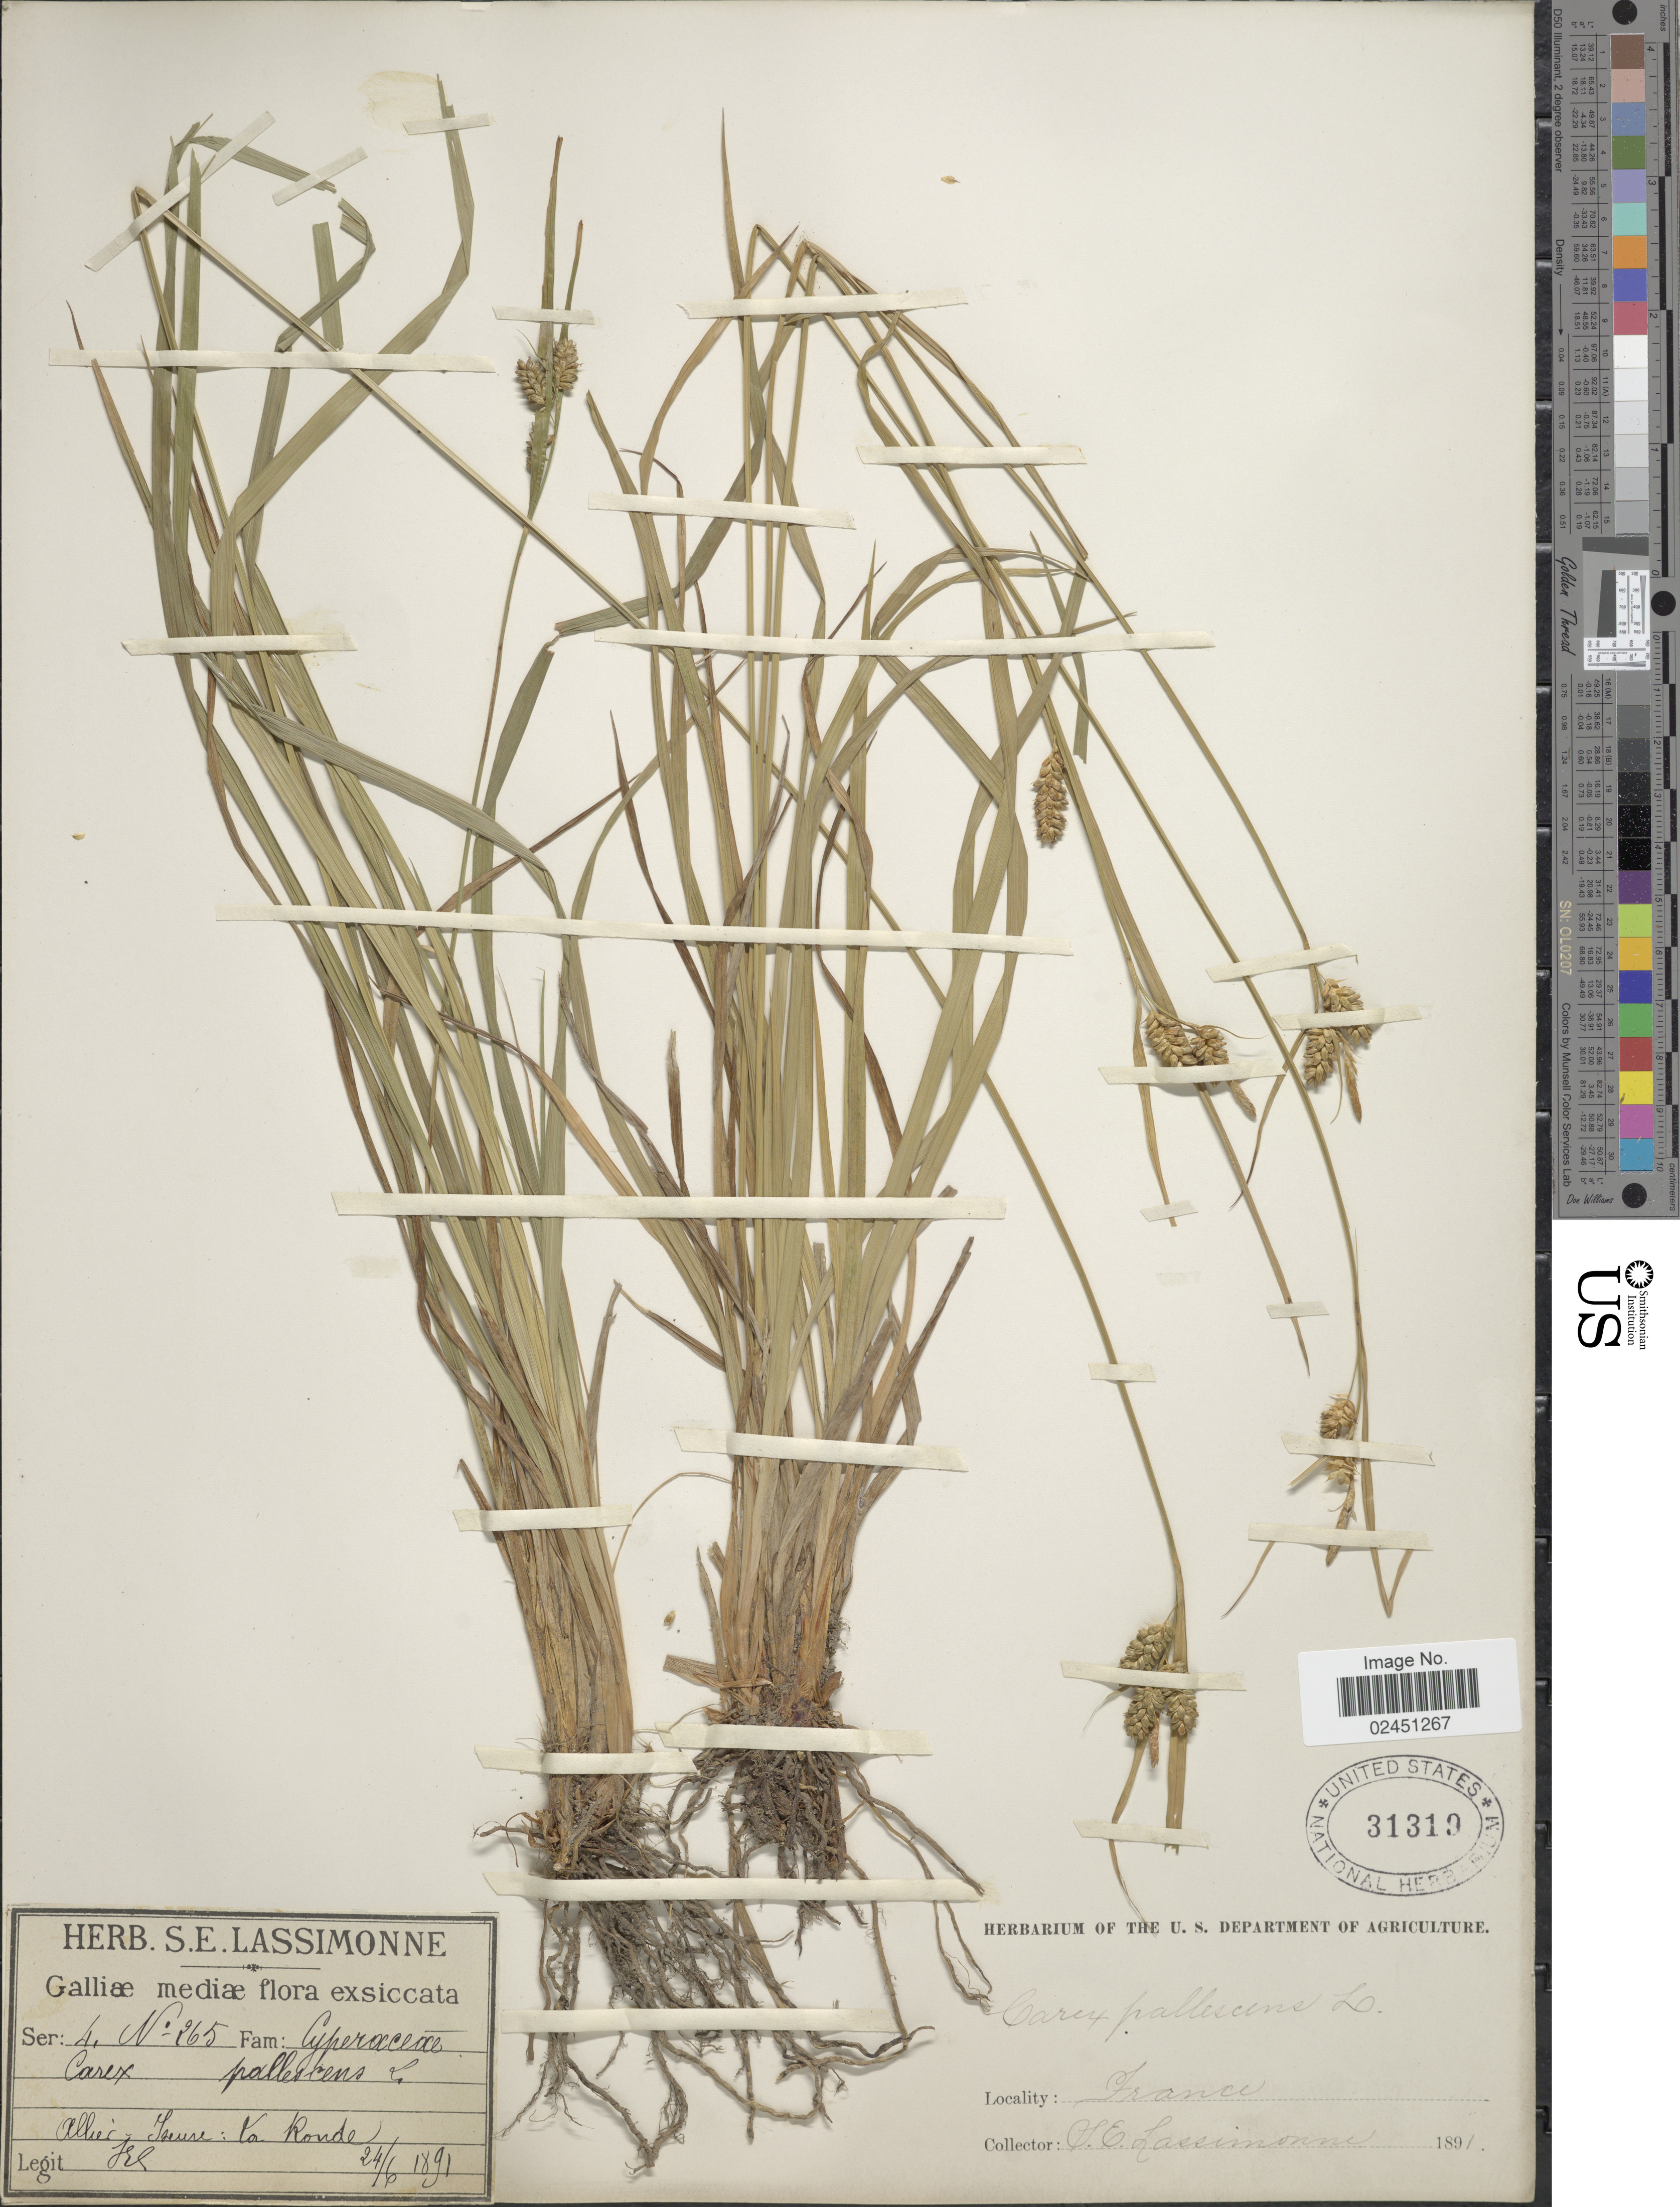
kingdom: Plantae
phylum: Tracheophyta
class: Liliopsida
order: Poales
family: Cyperaceae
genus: Carex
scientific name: Carex pallescens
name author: L.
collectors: S. Lassimonne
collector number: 265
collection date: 1891-06-24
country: France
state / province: Auvergne-Rhône-Alpes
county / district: Isère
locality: Galliae mediae. Allier Isere: la Ronde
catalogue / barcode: US 31319